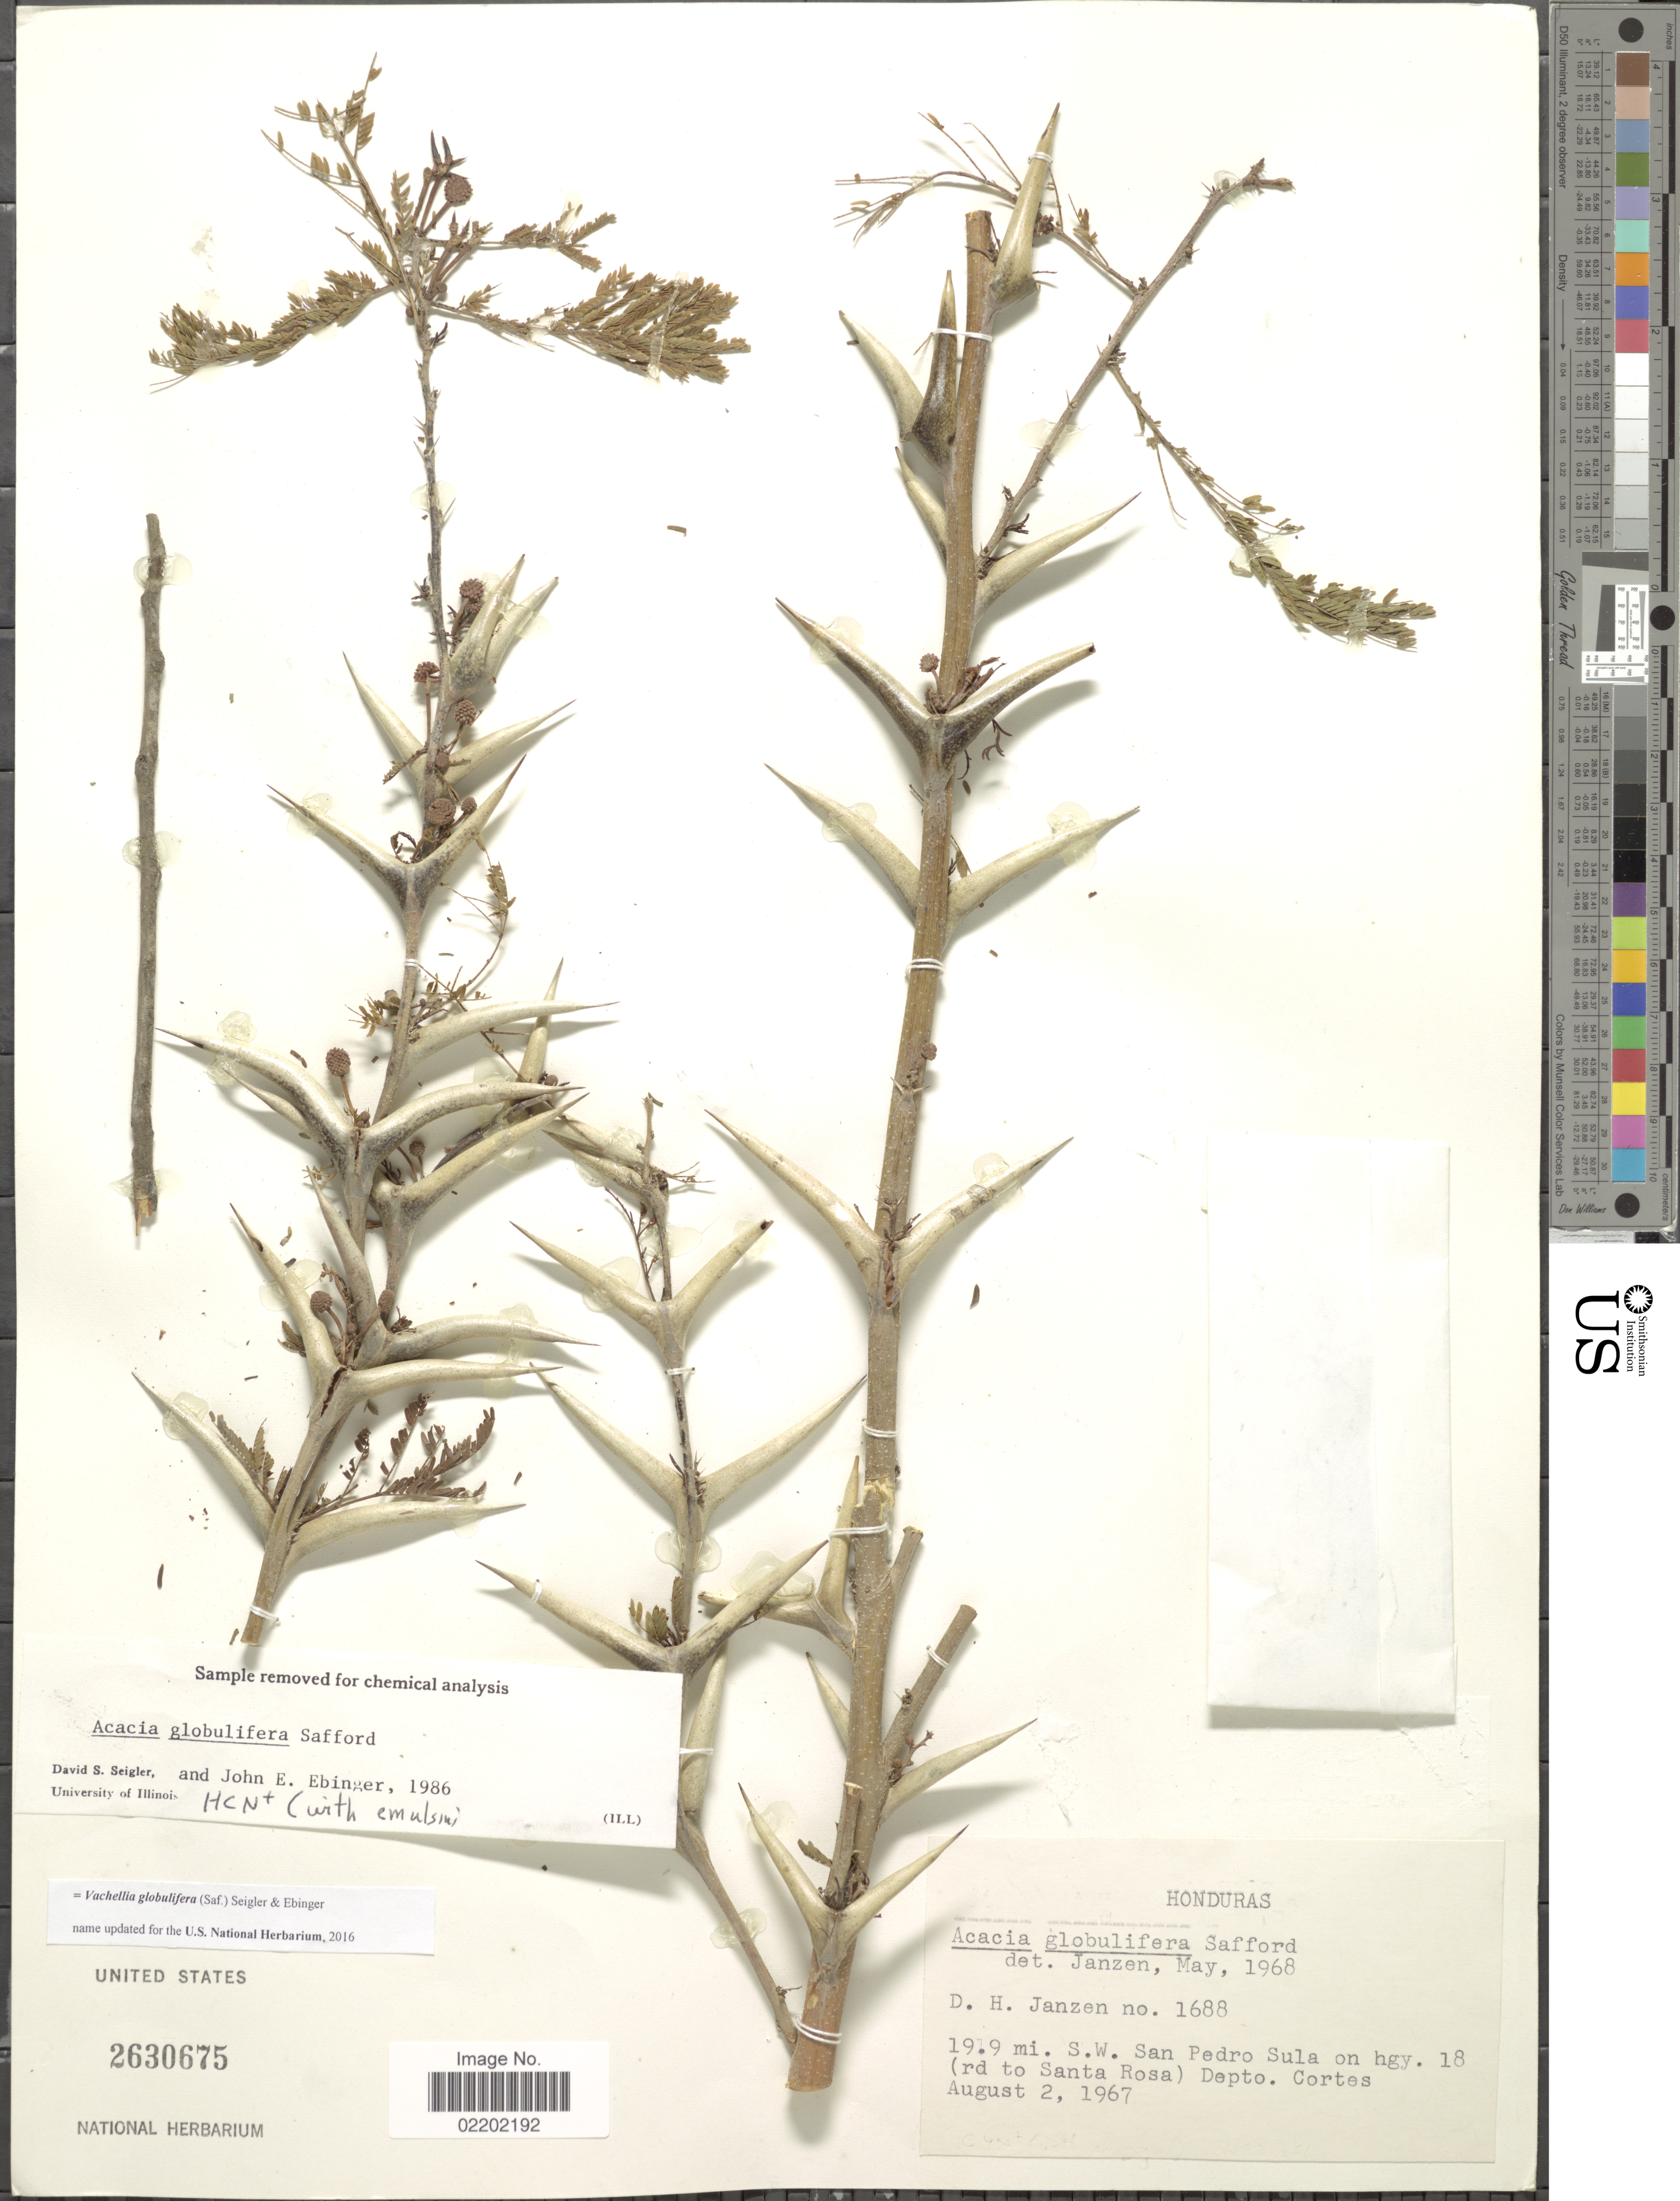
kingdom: Plantae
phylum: Tracheophyta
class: Magnoliopsida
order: Fabales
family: Fabaceae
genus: Vachellia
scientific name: Vachellia globulifera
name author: (Saff.) Seigler & Ebinger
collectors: D. Janzen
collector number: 1688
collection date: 1967-08-02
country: Honduras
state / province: Cortés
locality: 19.9 mi S.W. San Pedro Sula on hgy. 18 (rd to Santa Rosa) Depto Cortes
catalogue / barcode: US 2630675